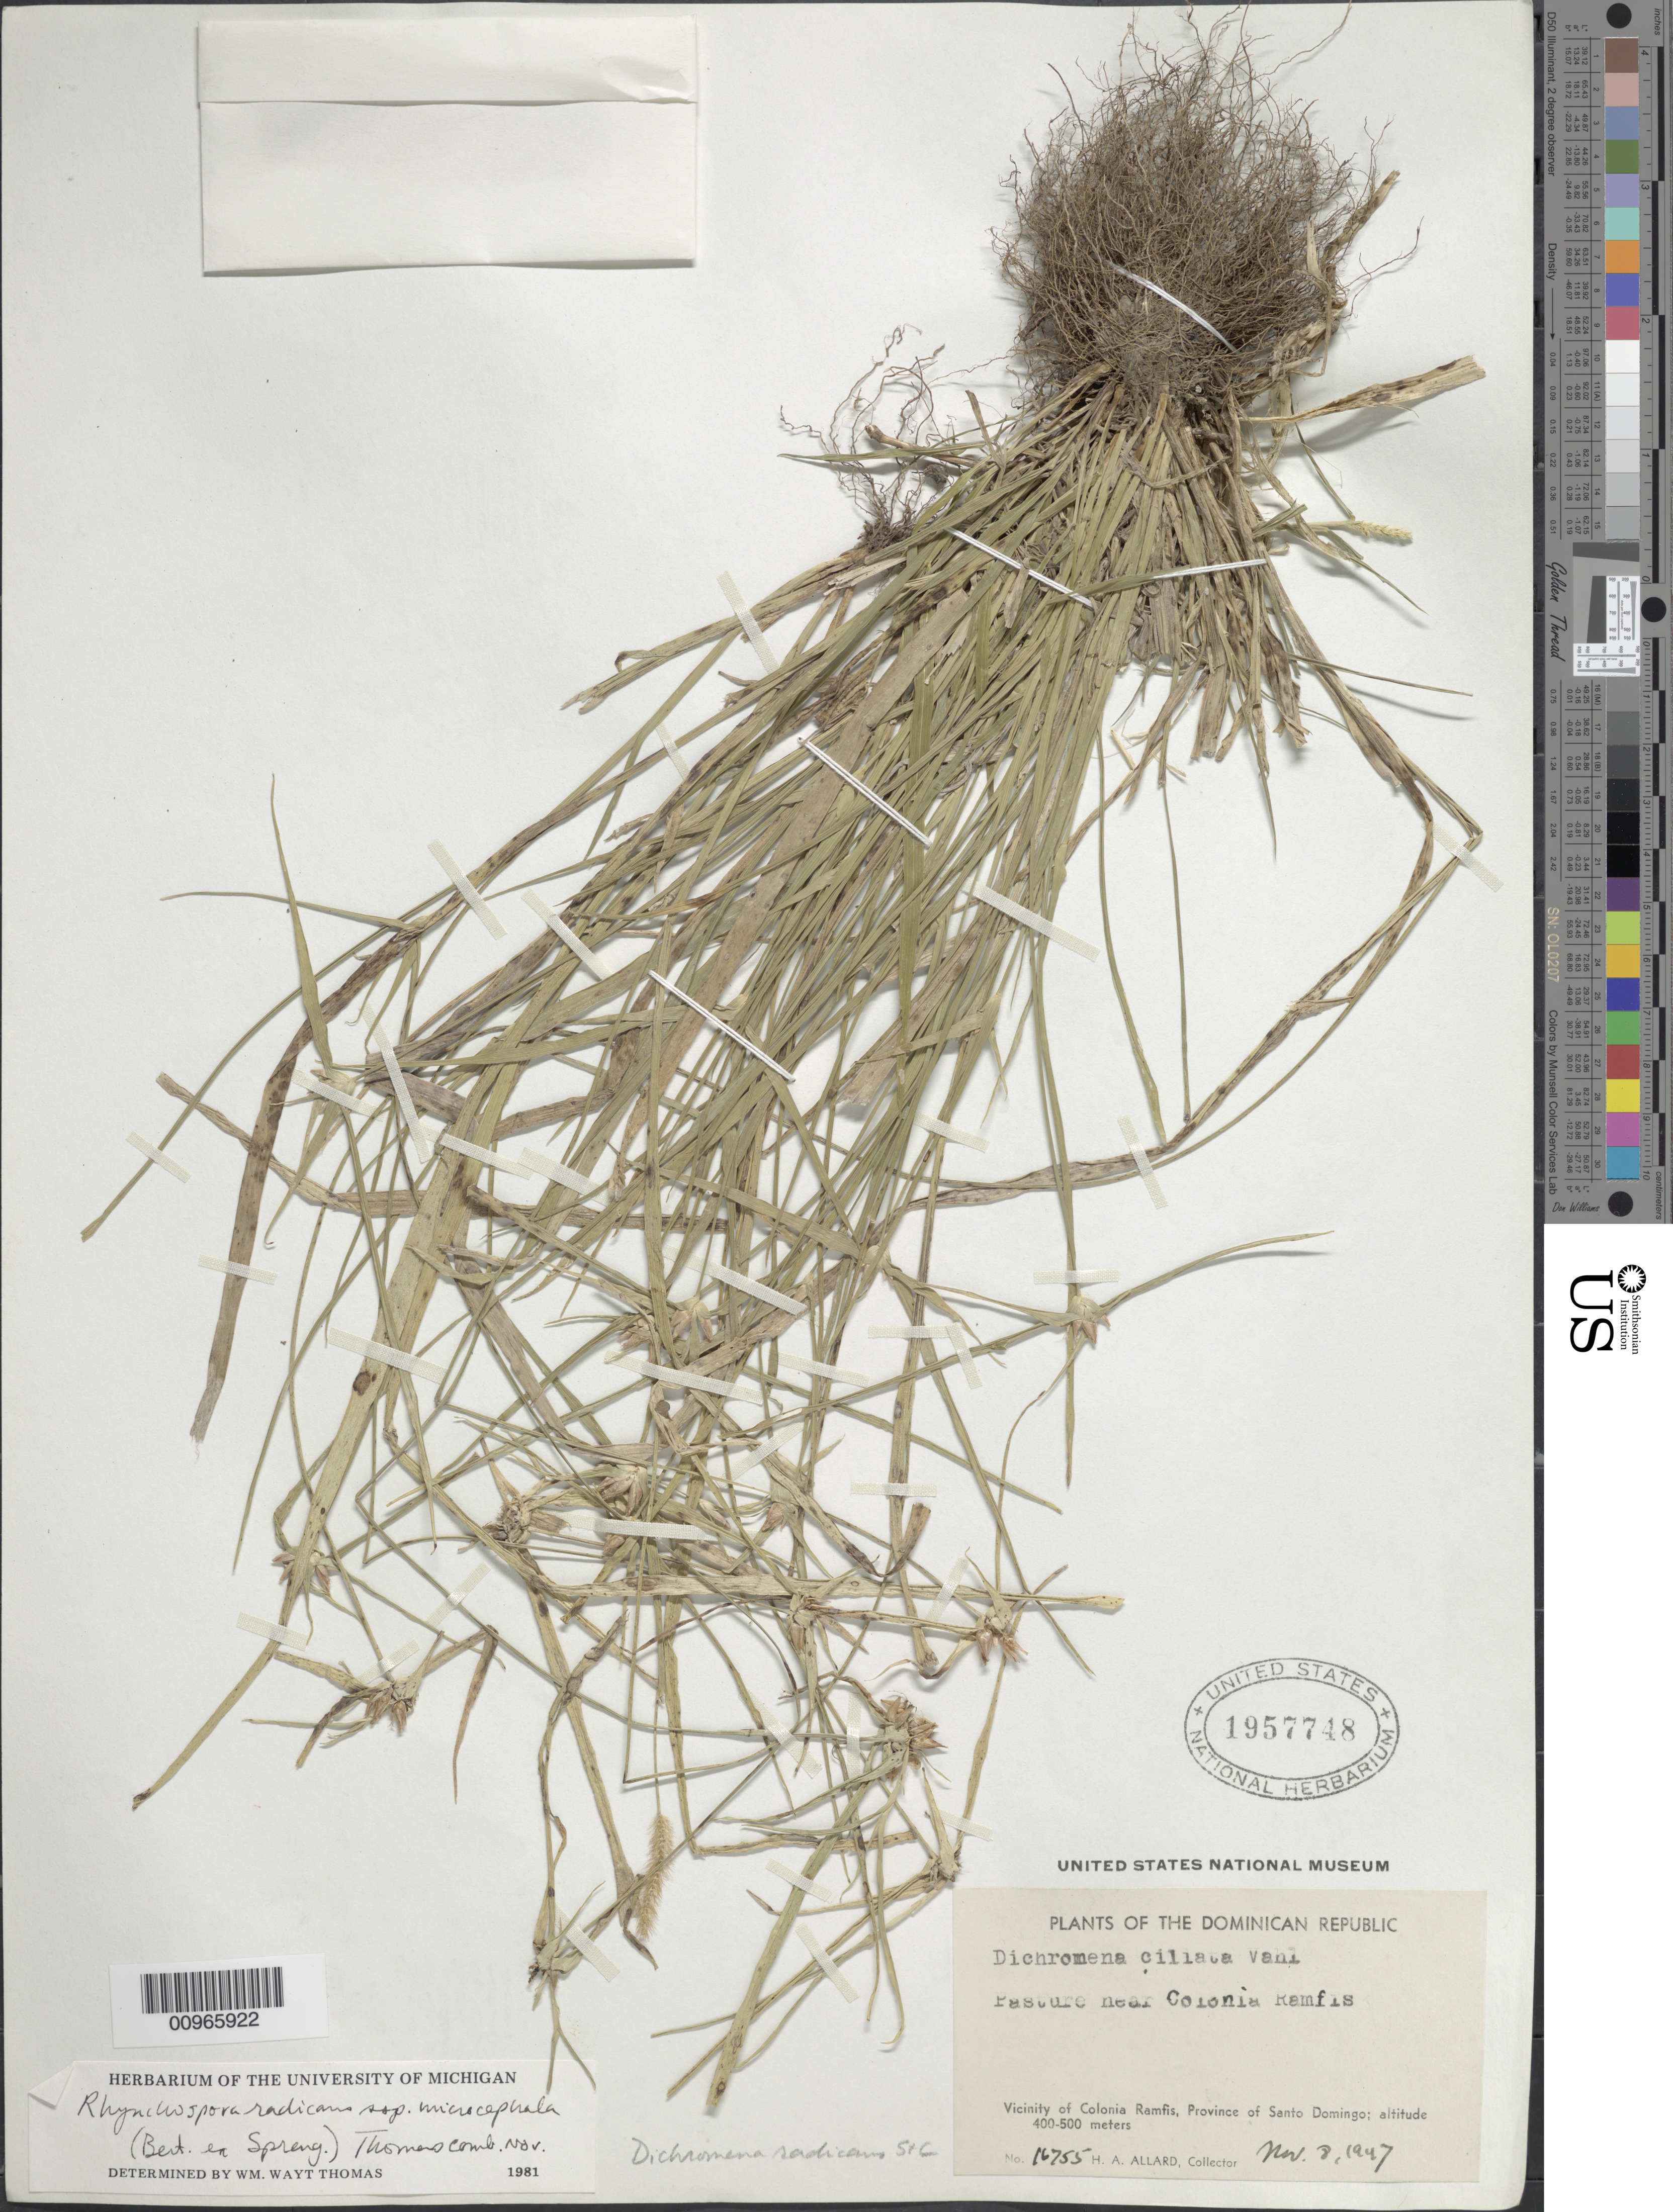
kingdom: Plantae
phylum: Tracheophyta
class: Liliopsida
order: Poales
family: Cyperaceae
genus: Rhynchospora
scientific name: Rhynchospora radicans subsp. microcephala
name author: (Bertero ex Spreng.) W.W. Thomas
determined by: Thomas, W. W., (NY), New York Botanical Garden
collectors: H. A. Allard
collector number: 16755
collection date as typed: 08 Nov 1947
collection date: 1947-11-08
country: Dominican Republic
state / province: Santo Domingo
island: Hispaniola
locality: Vicinity of Colonia Ramfis, pasture near Colonia Ramfis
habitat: Pasture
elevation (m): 400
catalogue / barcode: US 1957748